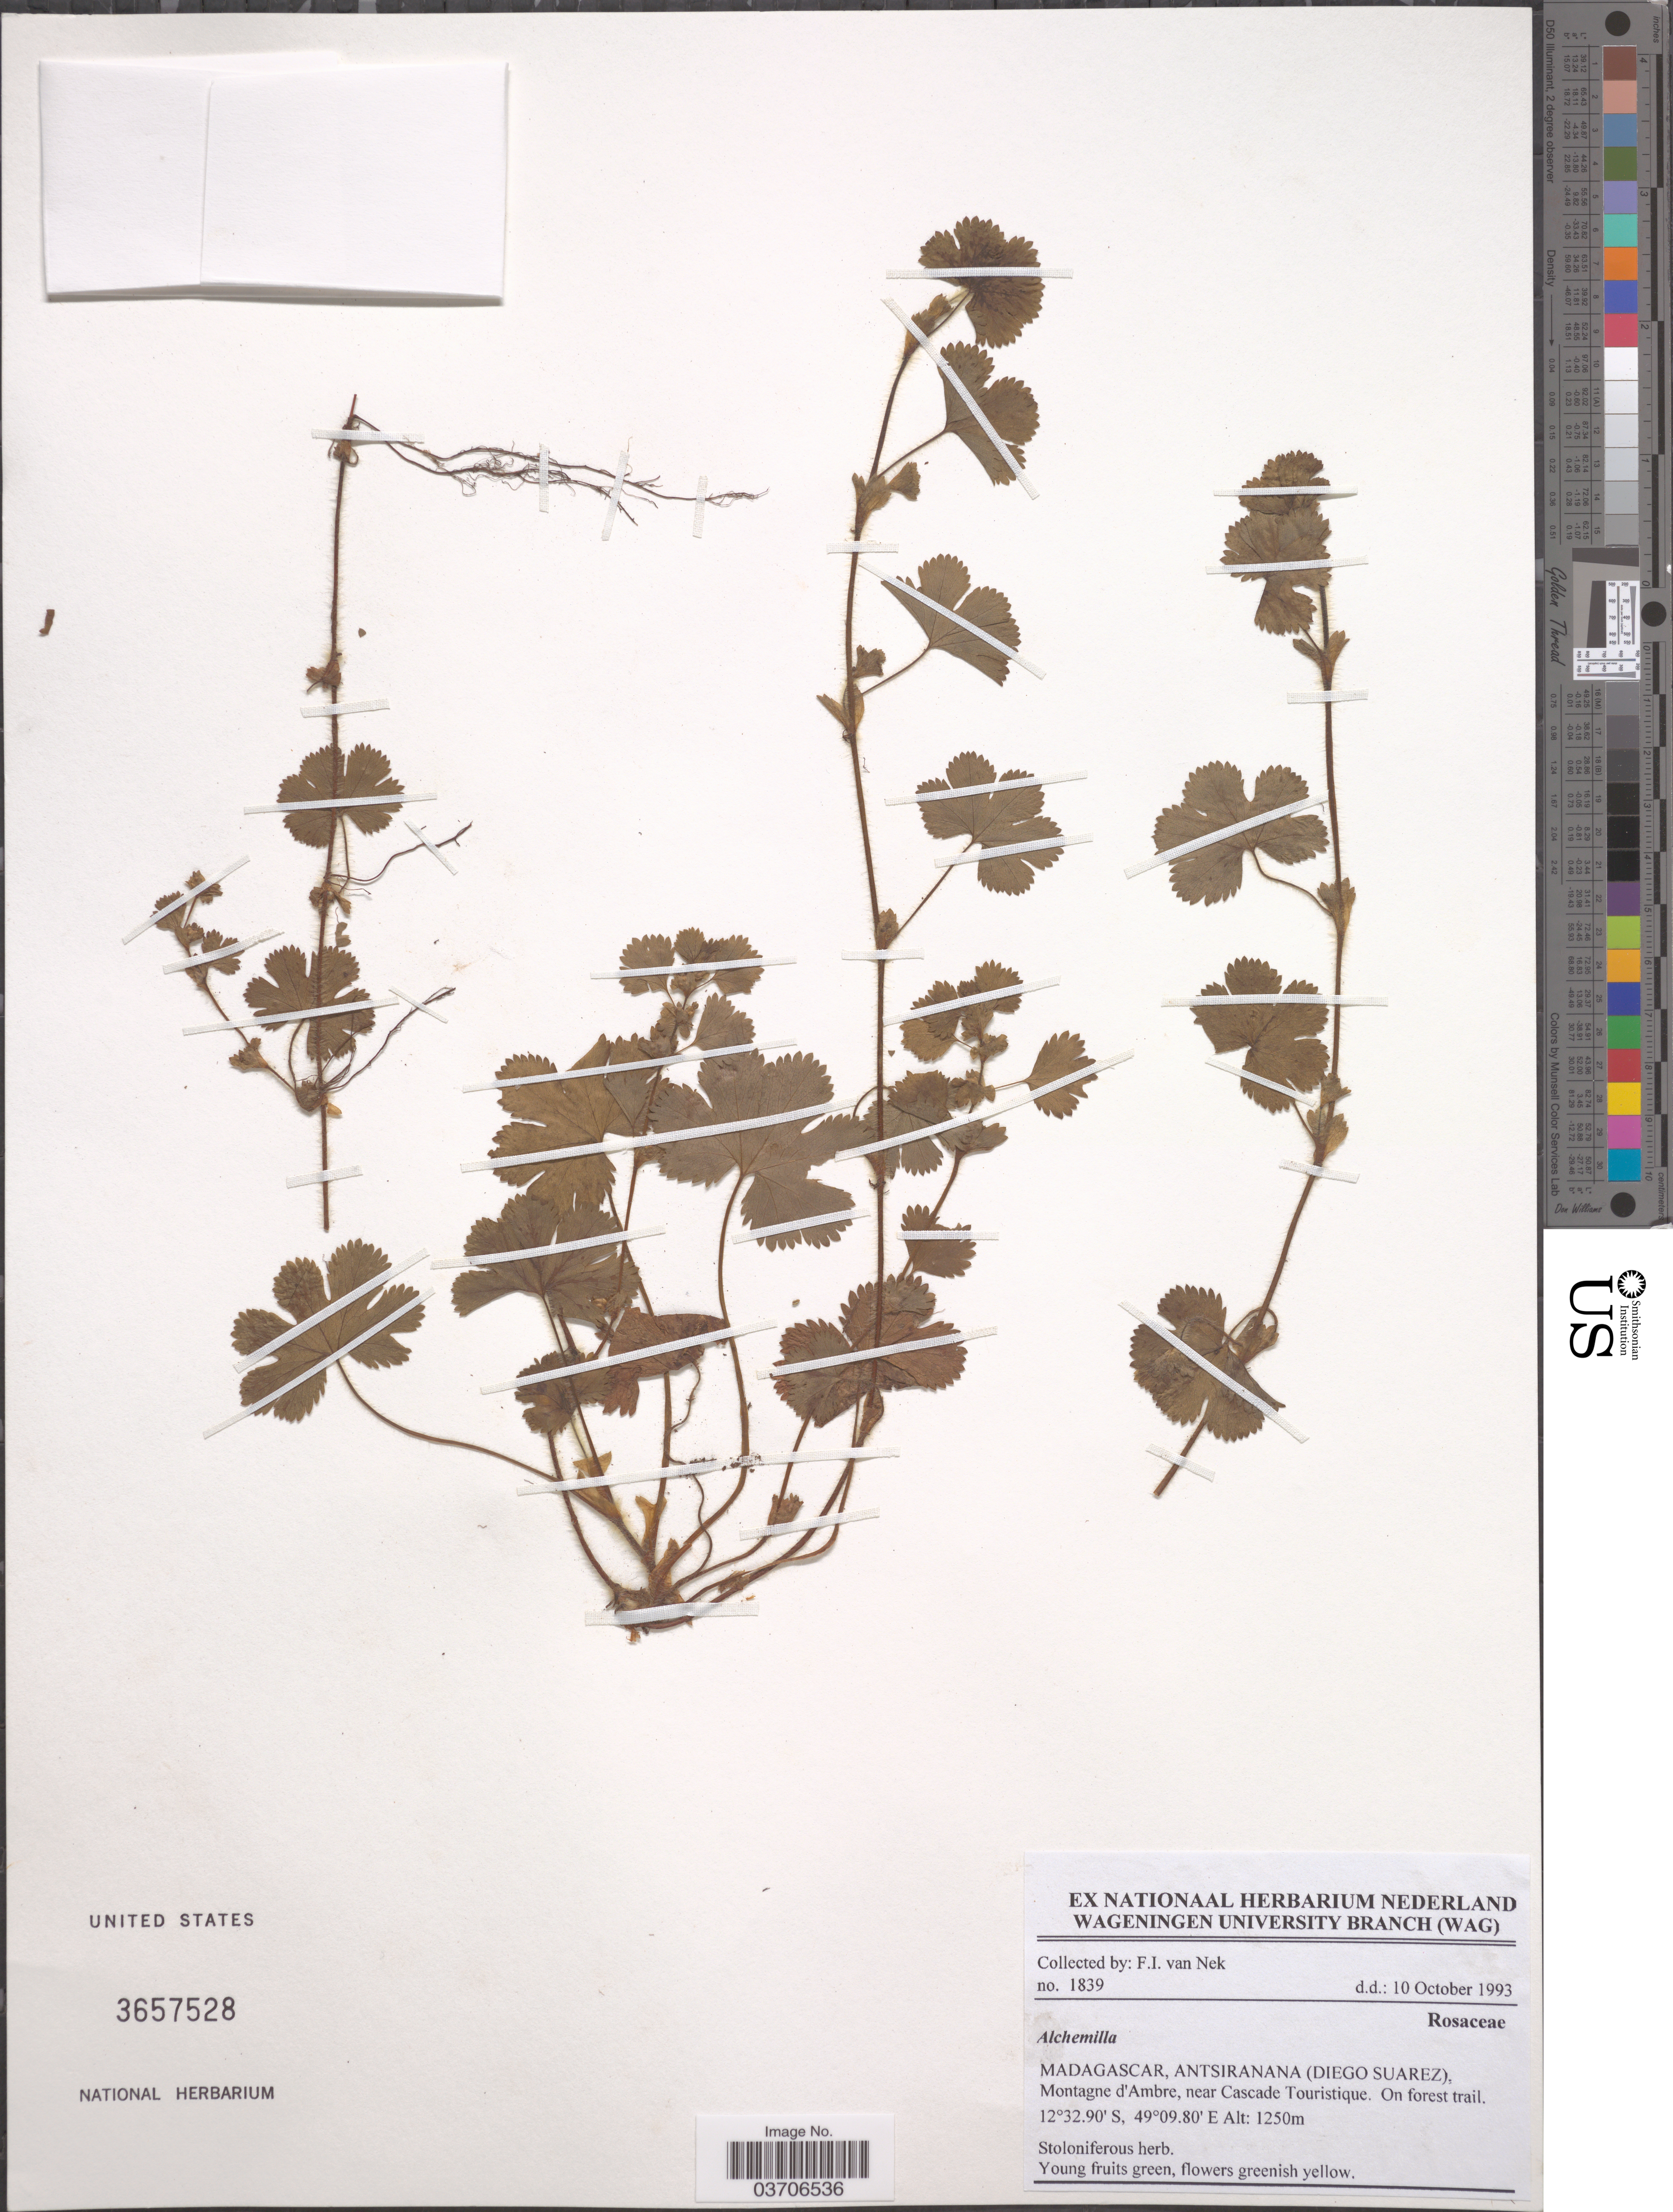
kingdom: Plantae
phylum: Tracheophyta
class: Magnoliopsida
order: Rosales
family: Rosaceae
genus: Alchemilla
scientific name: Alchemilla sp.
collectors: F. van Nek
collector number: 1839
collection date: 1993-10-10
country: Madagascar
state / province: Diana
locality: (Diego Suarez), Montagne d'Ambre, near Cascade Touristique.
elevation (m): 1250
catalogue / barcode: US 3657528